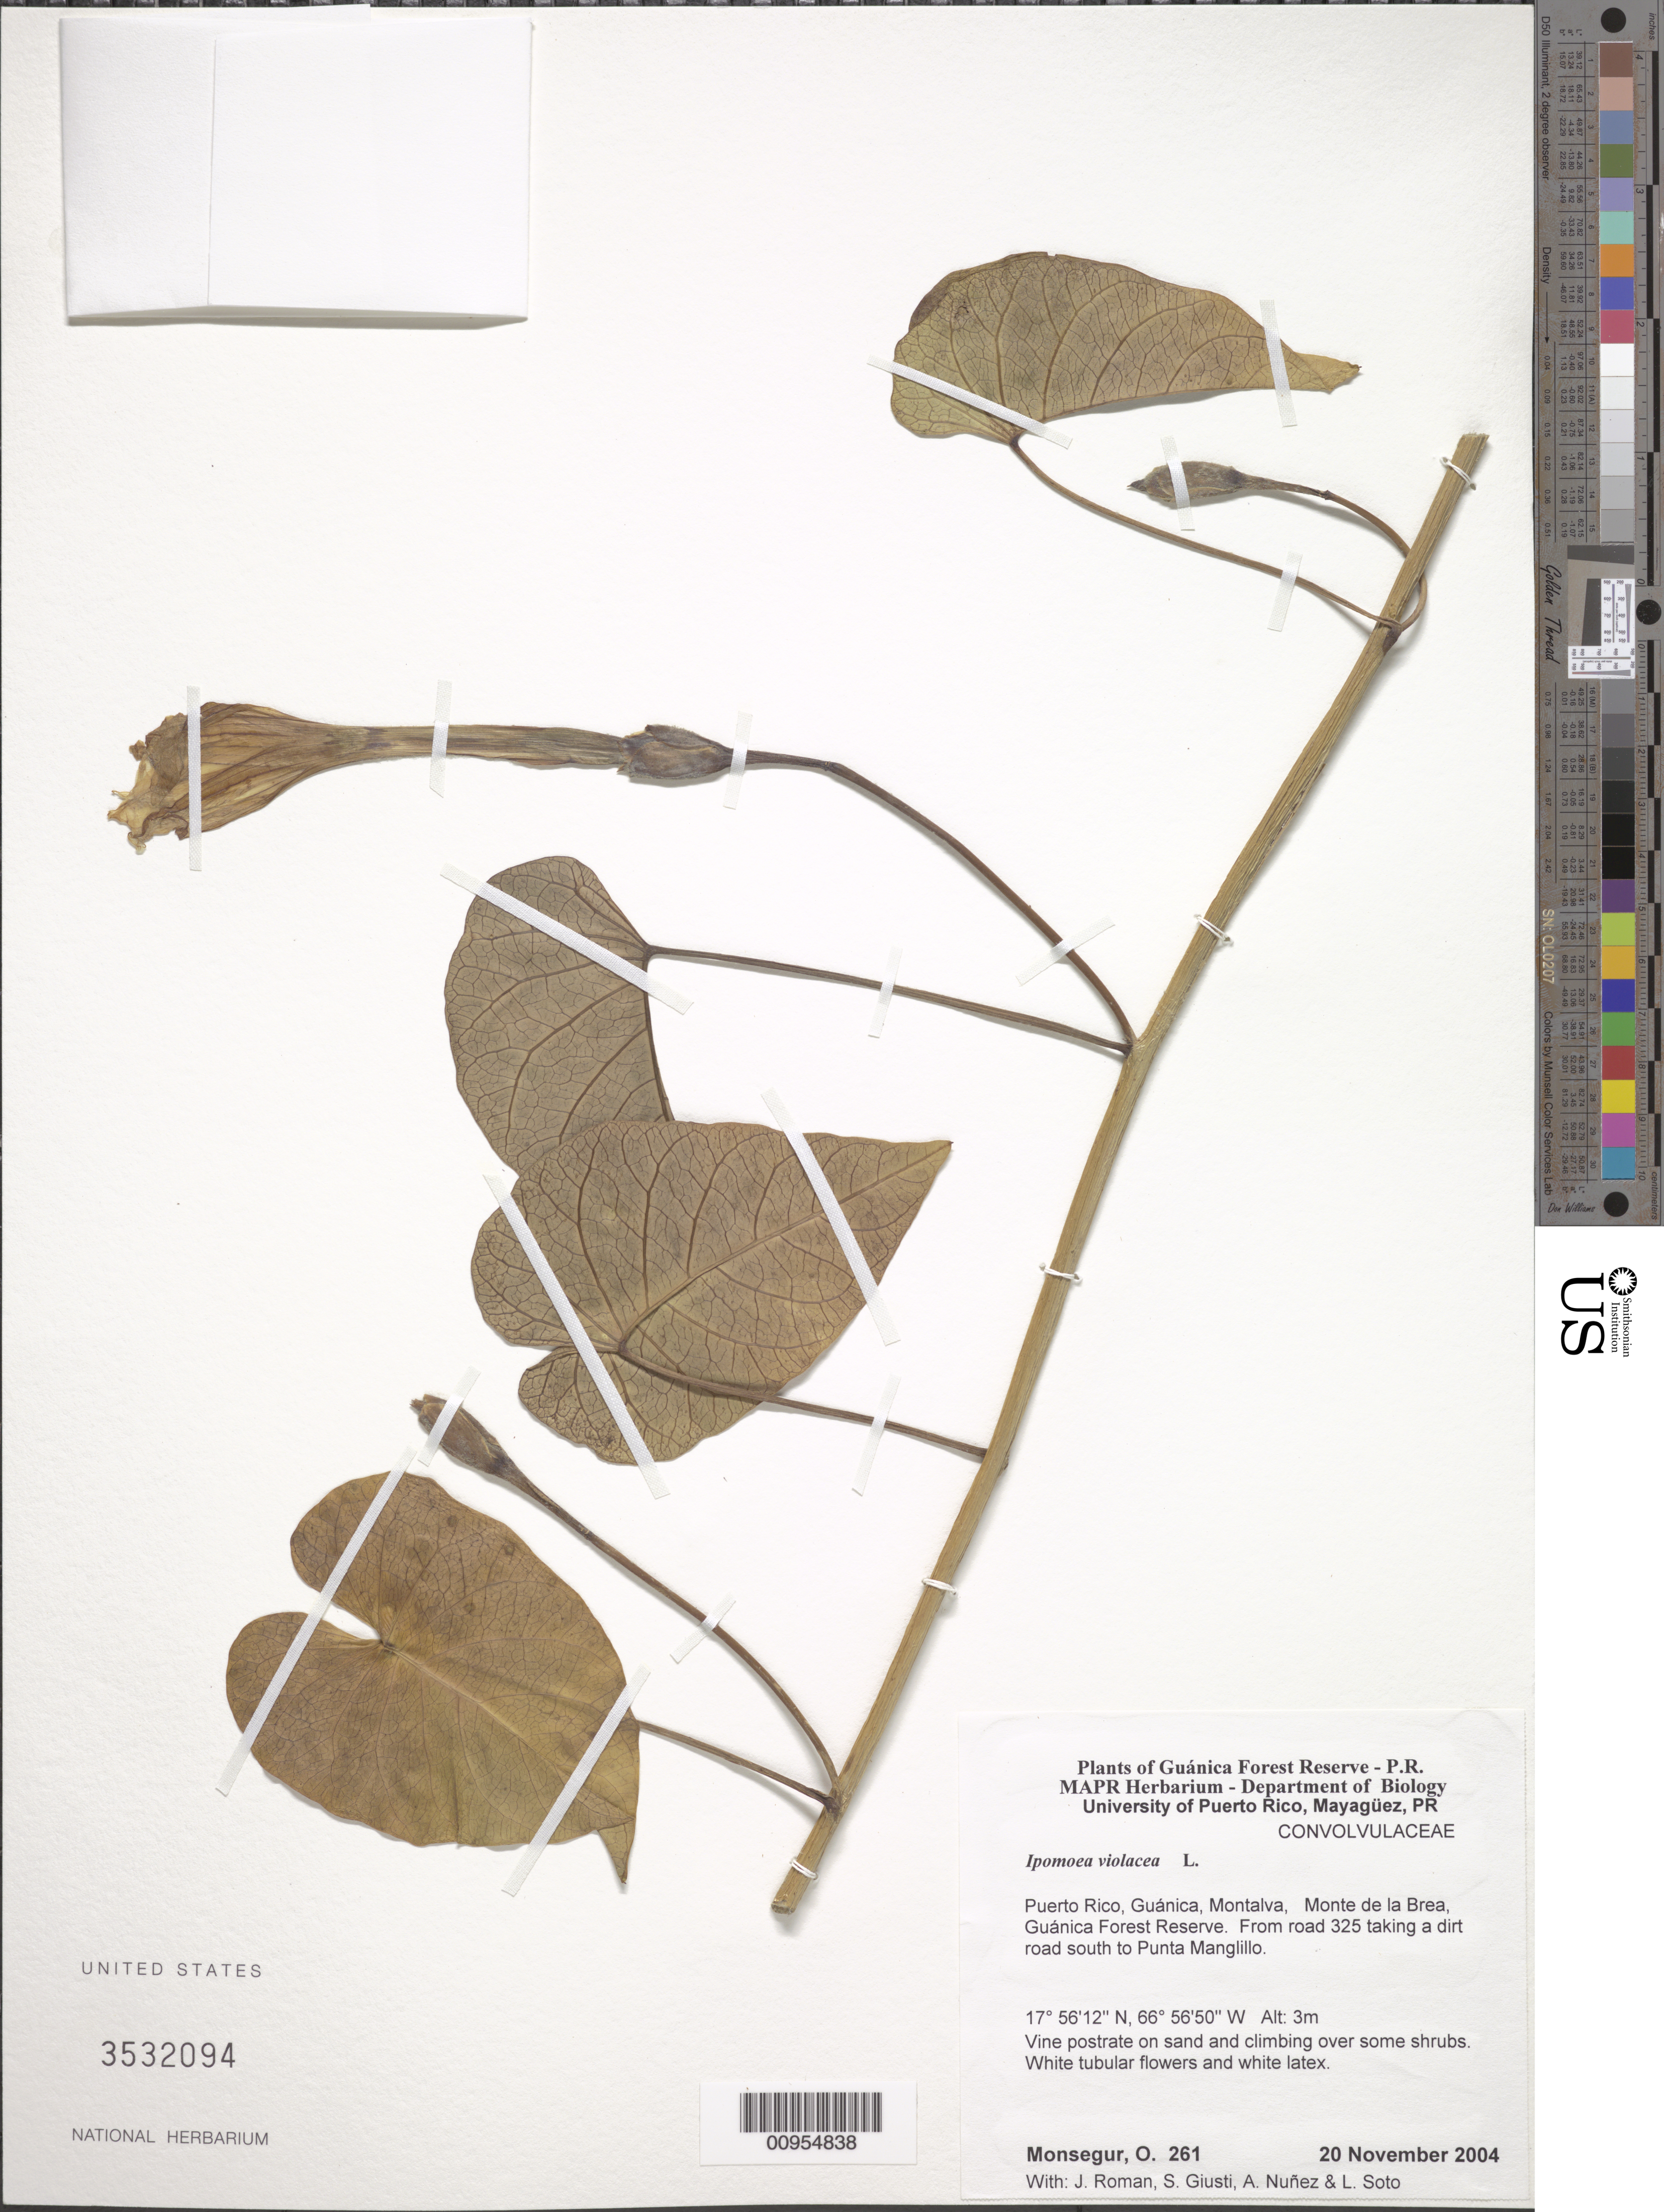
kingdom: Plantae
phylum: Tracheophyta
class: Magnoliopsida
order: Solanales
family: Convolvulaceae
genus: Ipomoea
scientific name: Ipomoea violacea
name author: L.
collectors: O. Monsegur, J. Román, S. Giusti, A. Nuñez & L. Soto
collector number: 261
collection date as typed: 20 Nov 2004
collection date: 2004-11-20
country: Puerto Rico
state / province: Guánica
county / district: Montalva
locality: Guánica Forest Reserve. Monte de la Brea, from road 325 taking a dirt road south to Punta Manglillo.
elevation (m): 3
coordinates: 17.56115, 66.56498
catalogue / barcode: US 3532094